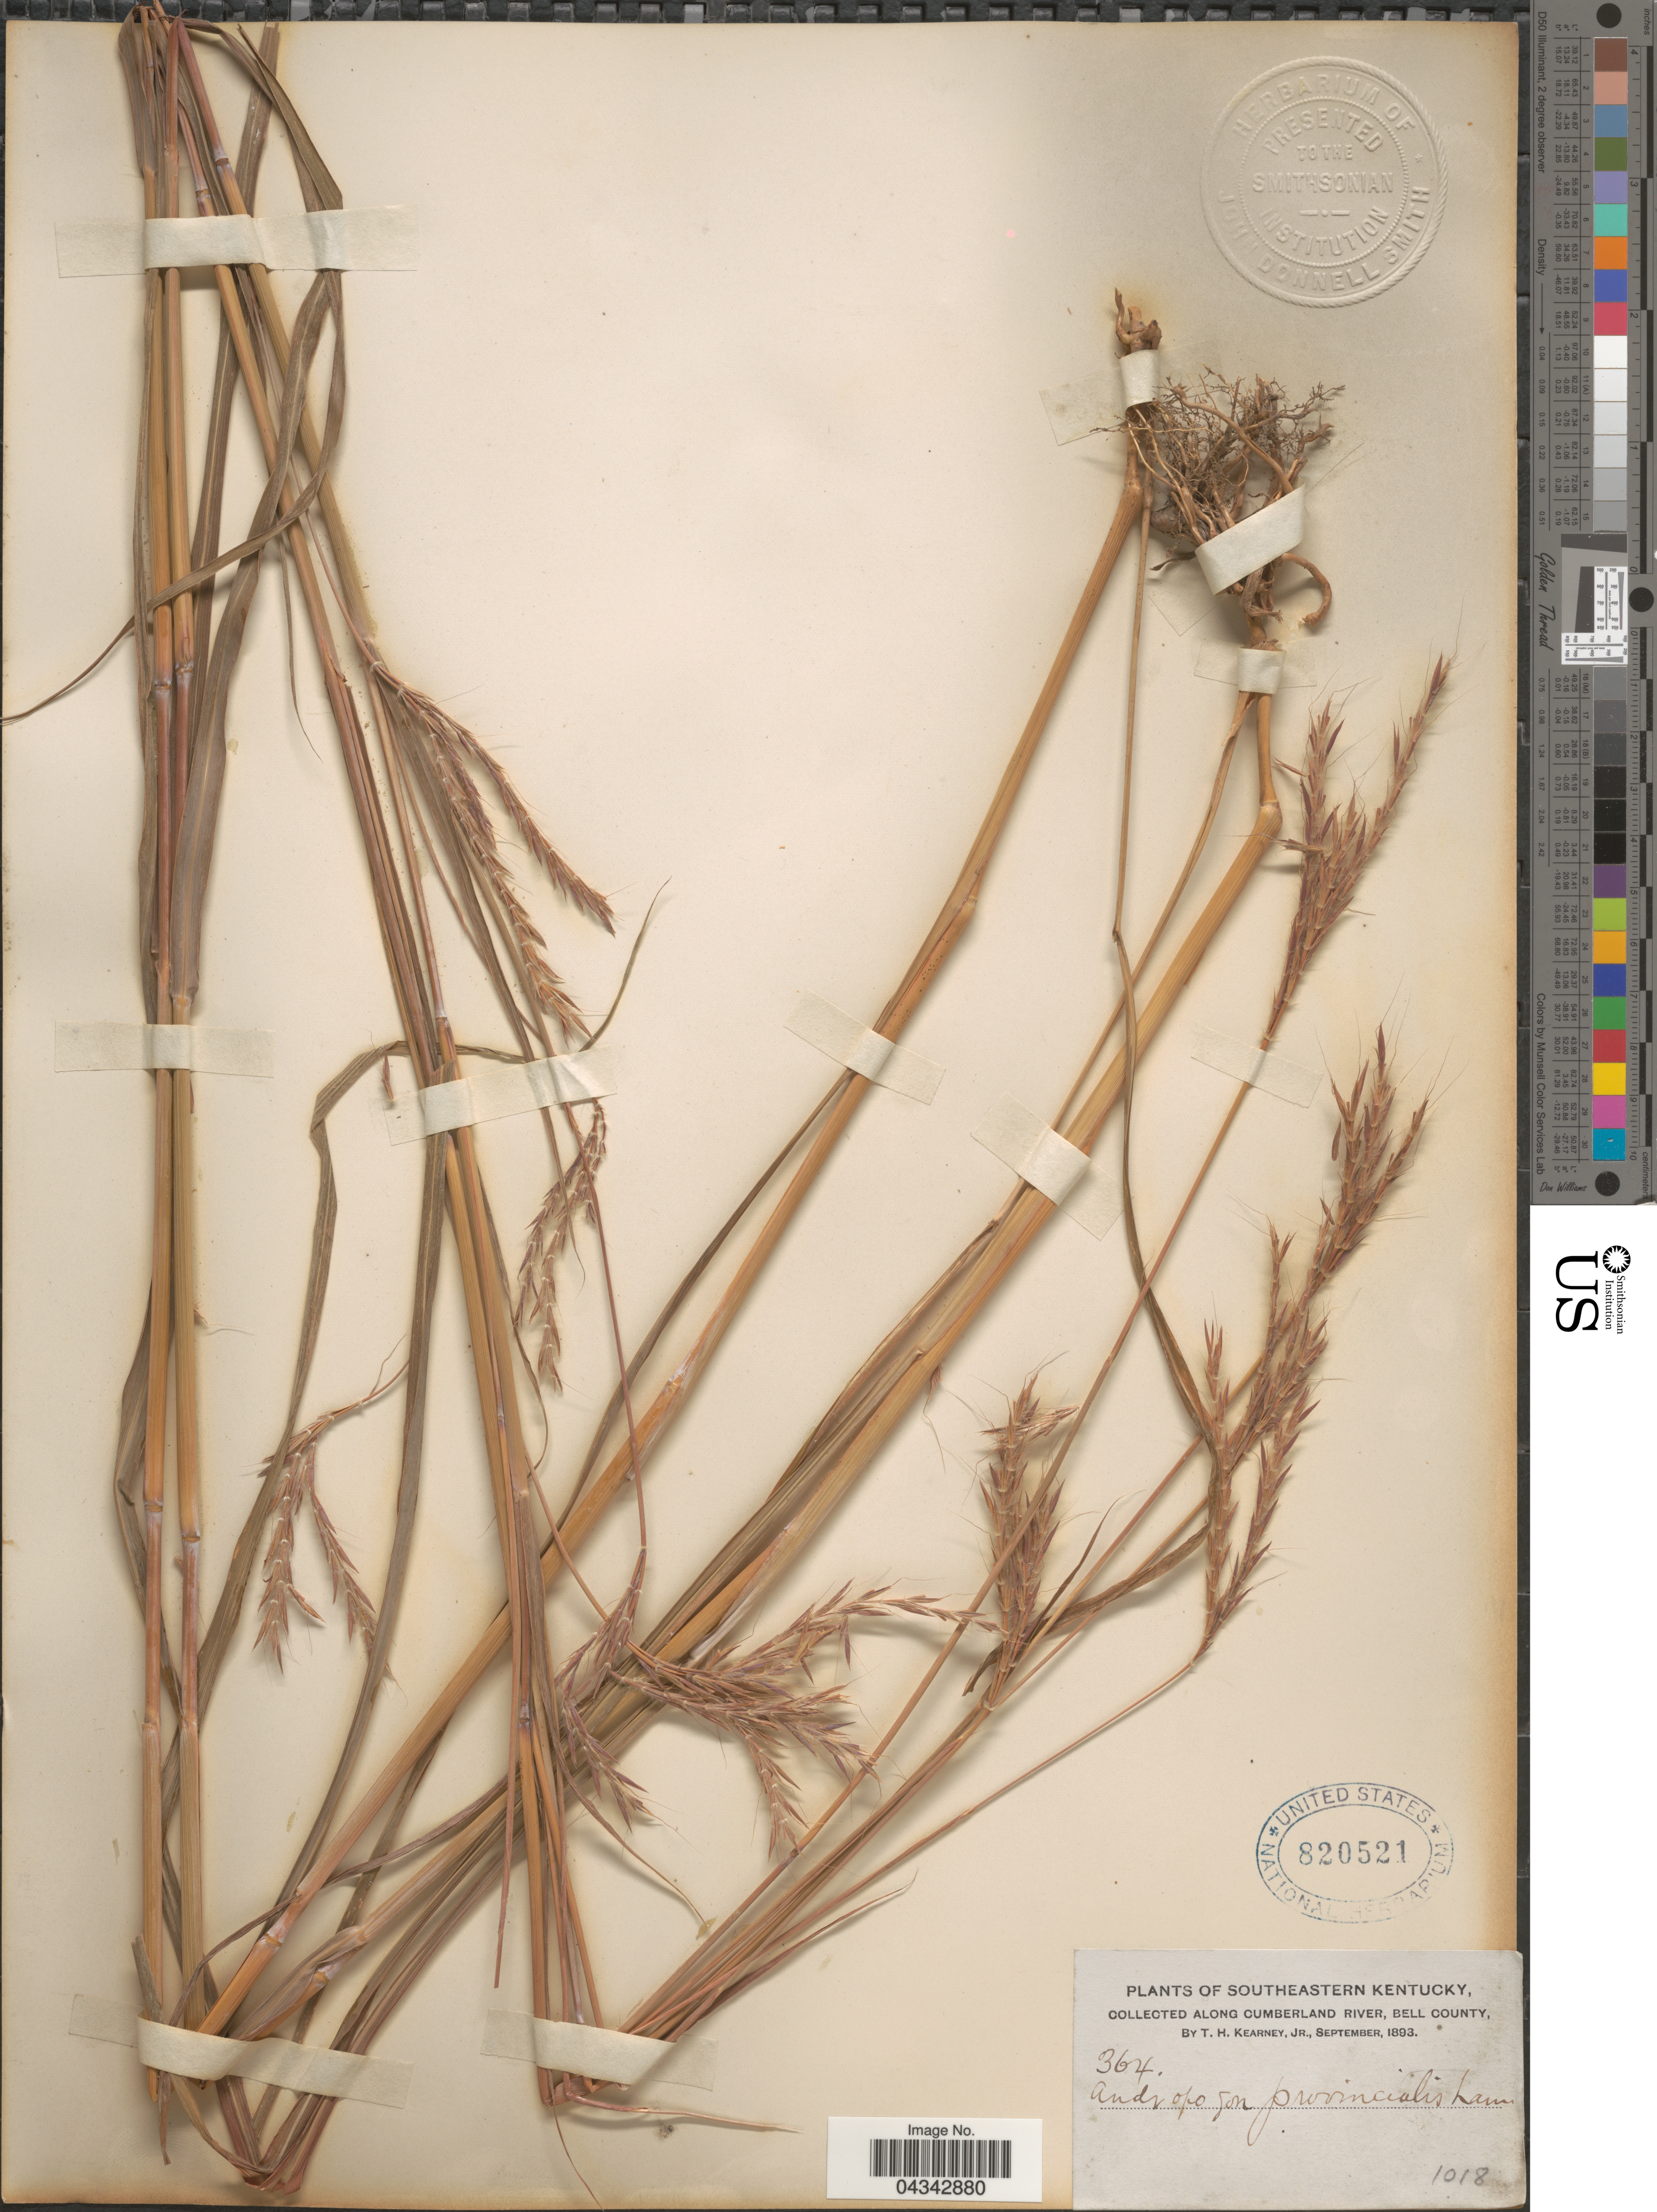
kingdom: Plantae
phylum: Tracheophyta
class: Liliopsida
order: Poales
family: Poaceae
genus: Andropogon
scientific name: Andropogon gerardii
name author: Vitman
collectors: T. H. Kearney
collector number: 364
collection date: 1893-09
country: United States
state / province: Kentucky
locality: Southeastern Kentucky. Along Cumberland River, Bell County.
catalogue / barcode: US 820521